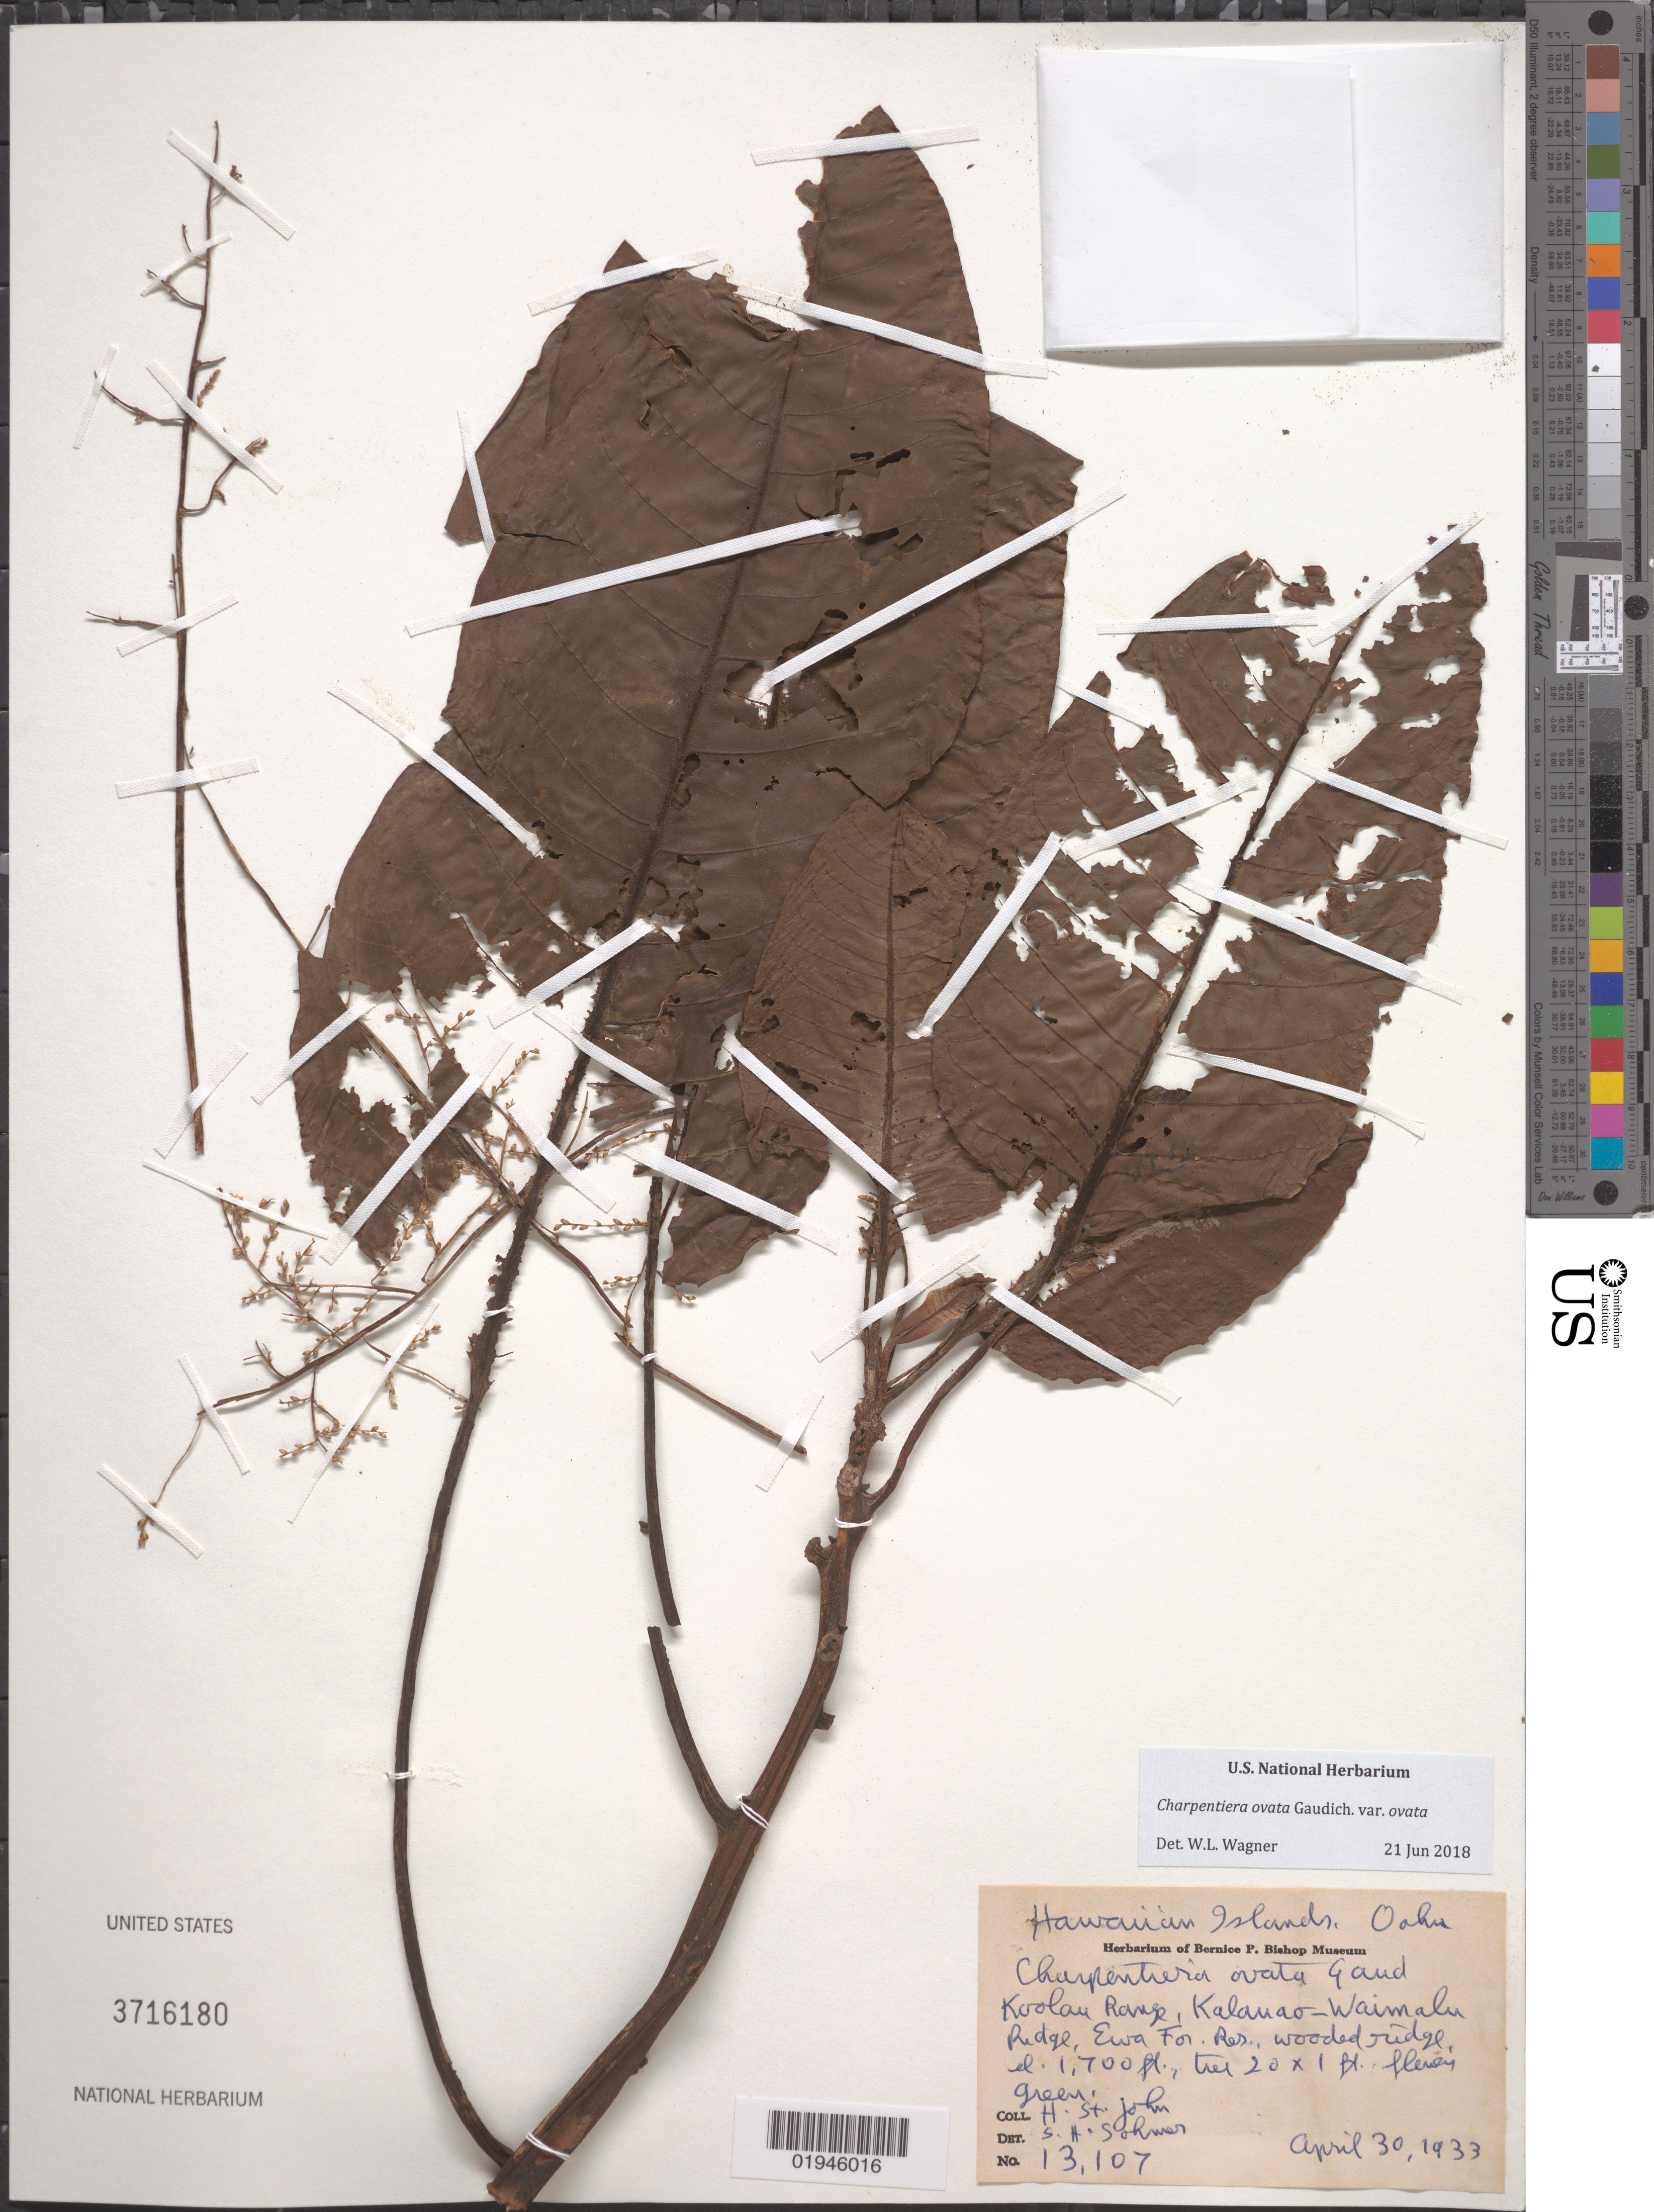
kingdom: Plantae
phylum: Tracheophyta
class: Magnoliopsida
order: Caryophyllales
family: Amaranthaceae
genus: Charpentiera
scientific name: Charpentiera ovata var. ovata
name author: Gaudich.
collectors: H. St. John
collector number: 13107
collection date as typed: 30 Apr 1933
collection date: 1933-04-30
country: United States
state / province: Hawaii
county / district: Honolulu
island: Oahu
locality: Kalauao-Waimalu Ridge, Ewa Forest Reserve, Koolau Mountains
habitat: Wooded ridge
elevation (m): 518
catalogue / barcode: US 3716180